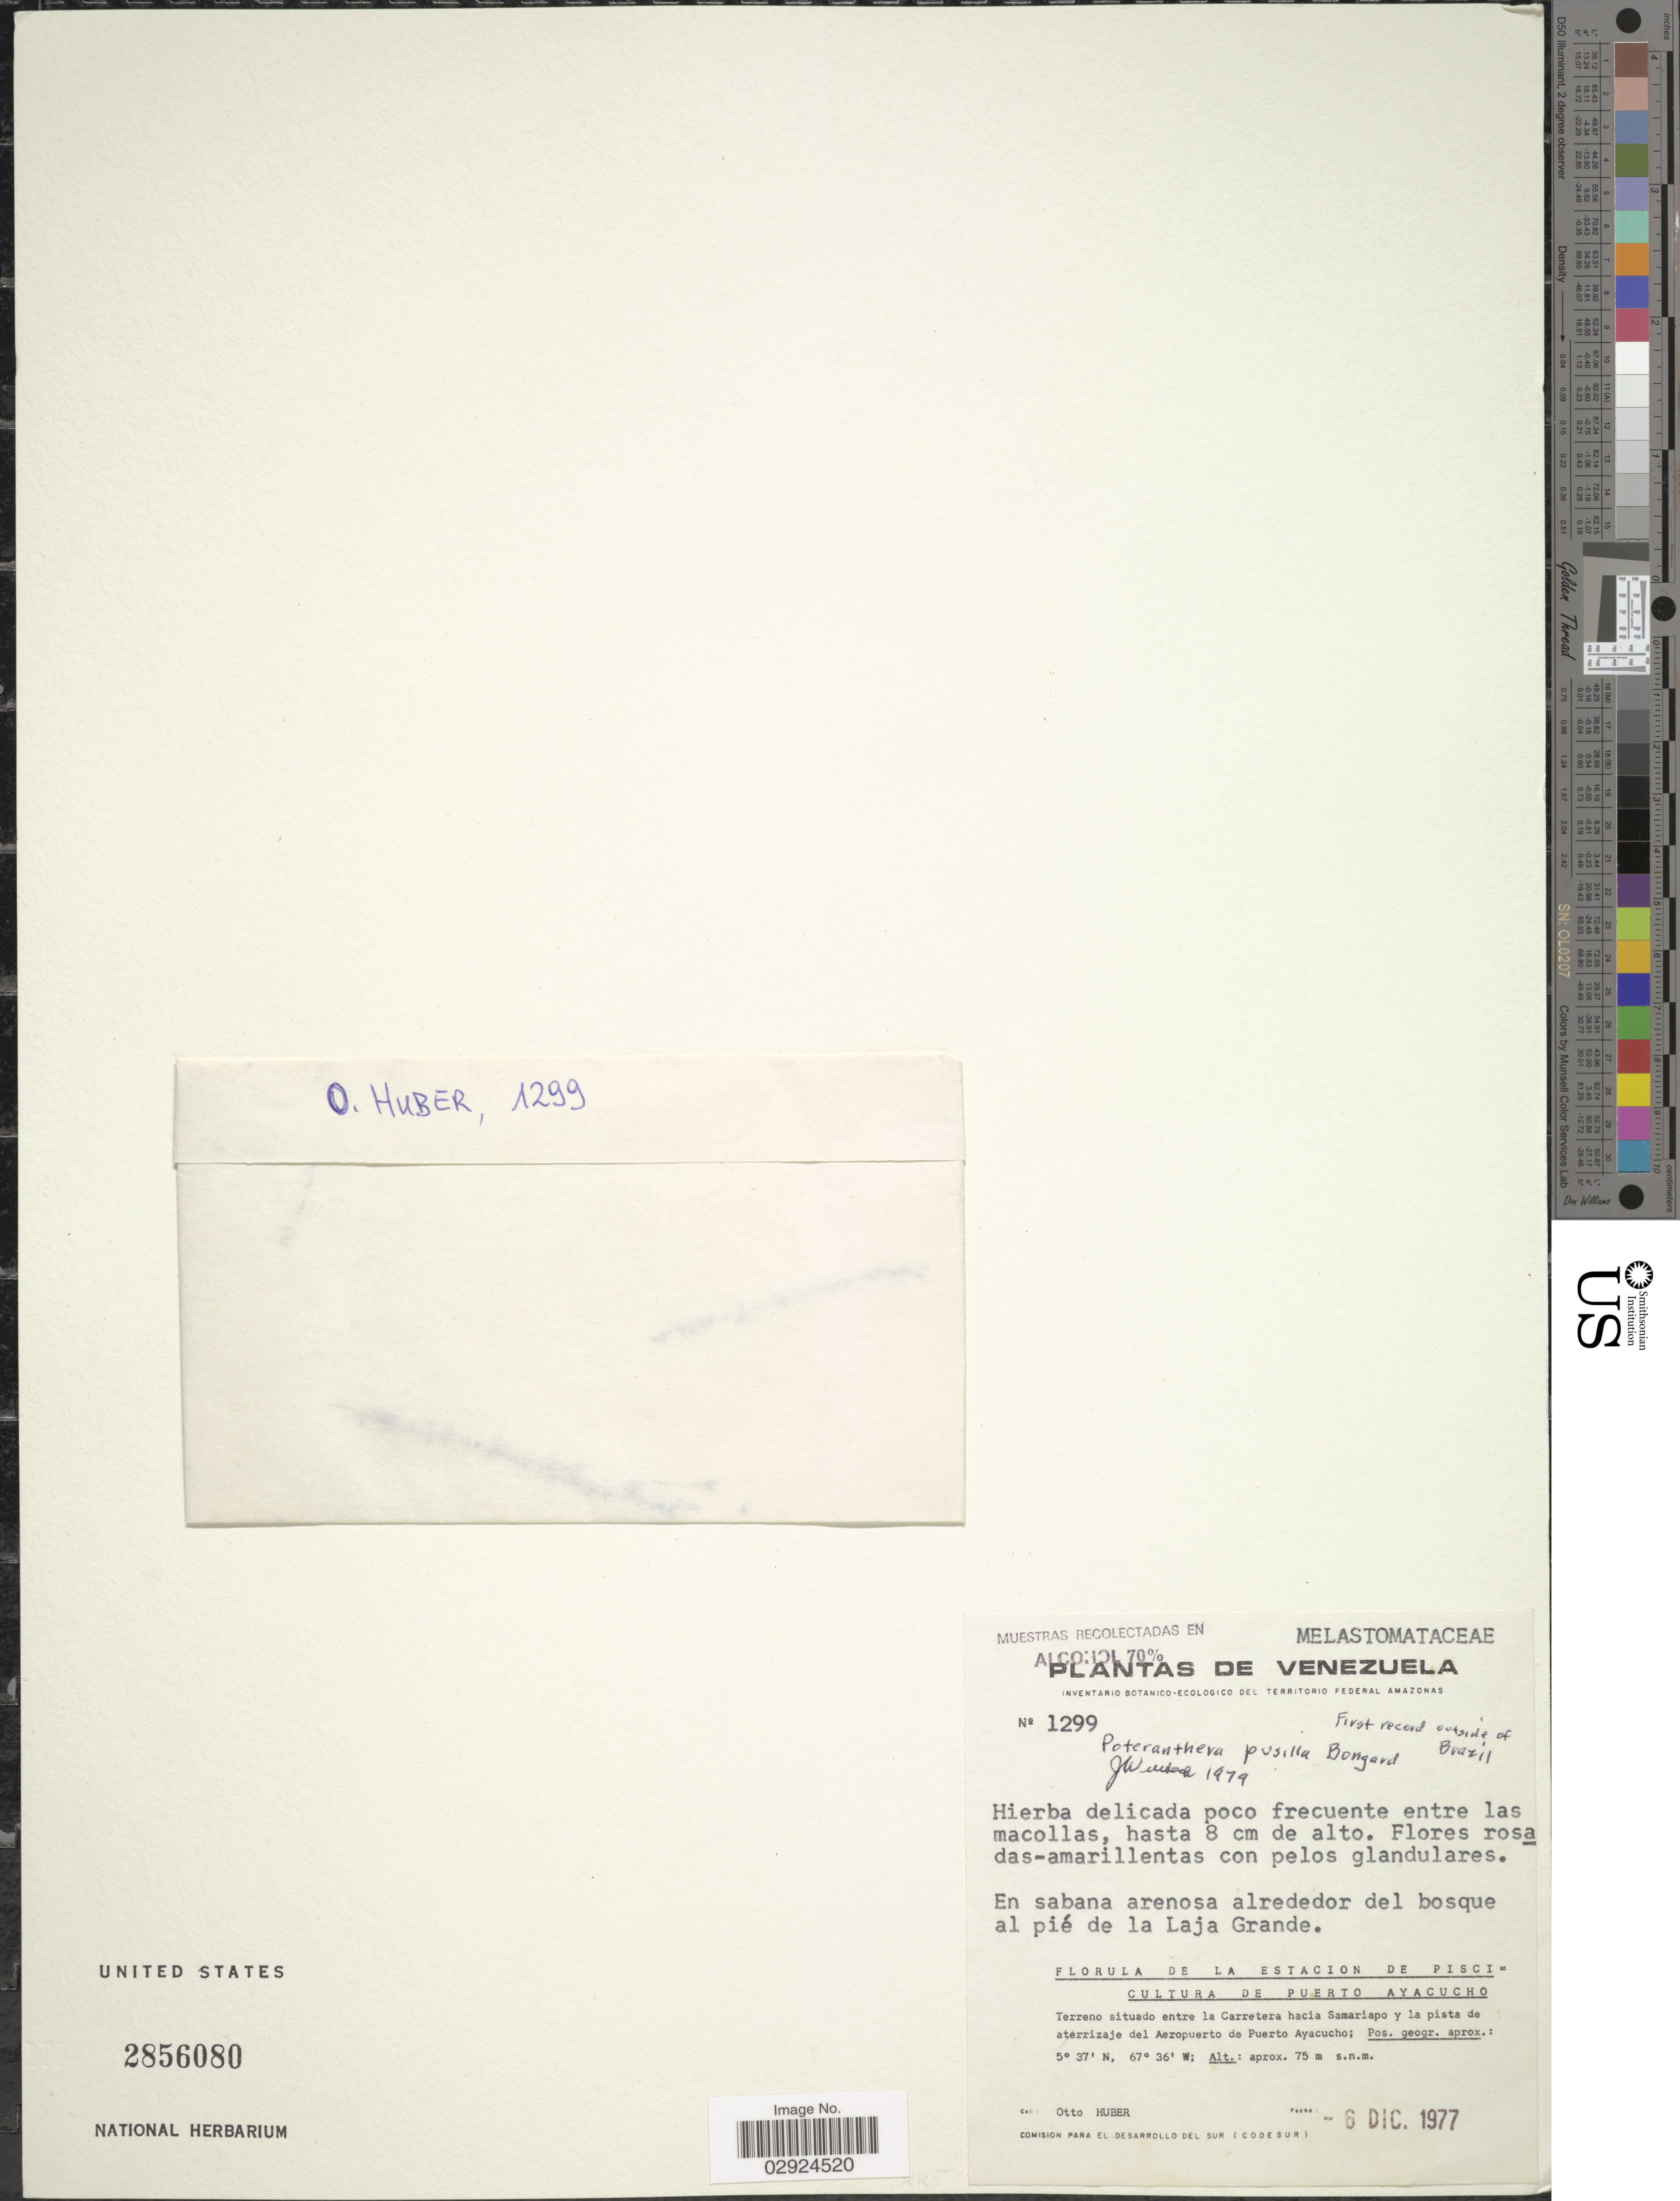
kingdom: Plantae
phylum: Tracheophyta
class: Magnoliopsida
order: Myrtales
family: Melastomataceae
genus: Poteranthera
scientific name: Poteranthera pusilla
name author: Bong.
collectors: O. Huber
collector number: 1299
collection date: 1977-12-06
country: Venezuela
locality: En sabana arenosa alrededor del bosque al pié de la Laja Grande. Terreno situado entre la Carretera hacia Samariapo y la pista de aterrizaje del Aeropuerto de Puerto Ayacucho.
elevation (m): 75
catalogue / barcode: US 2856080